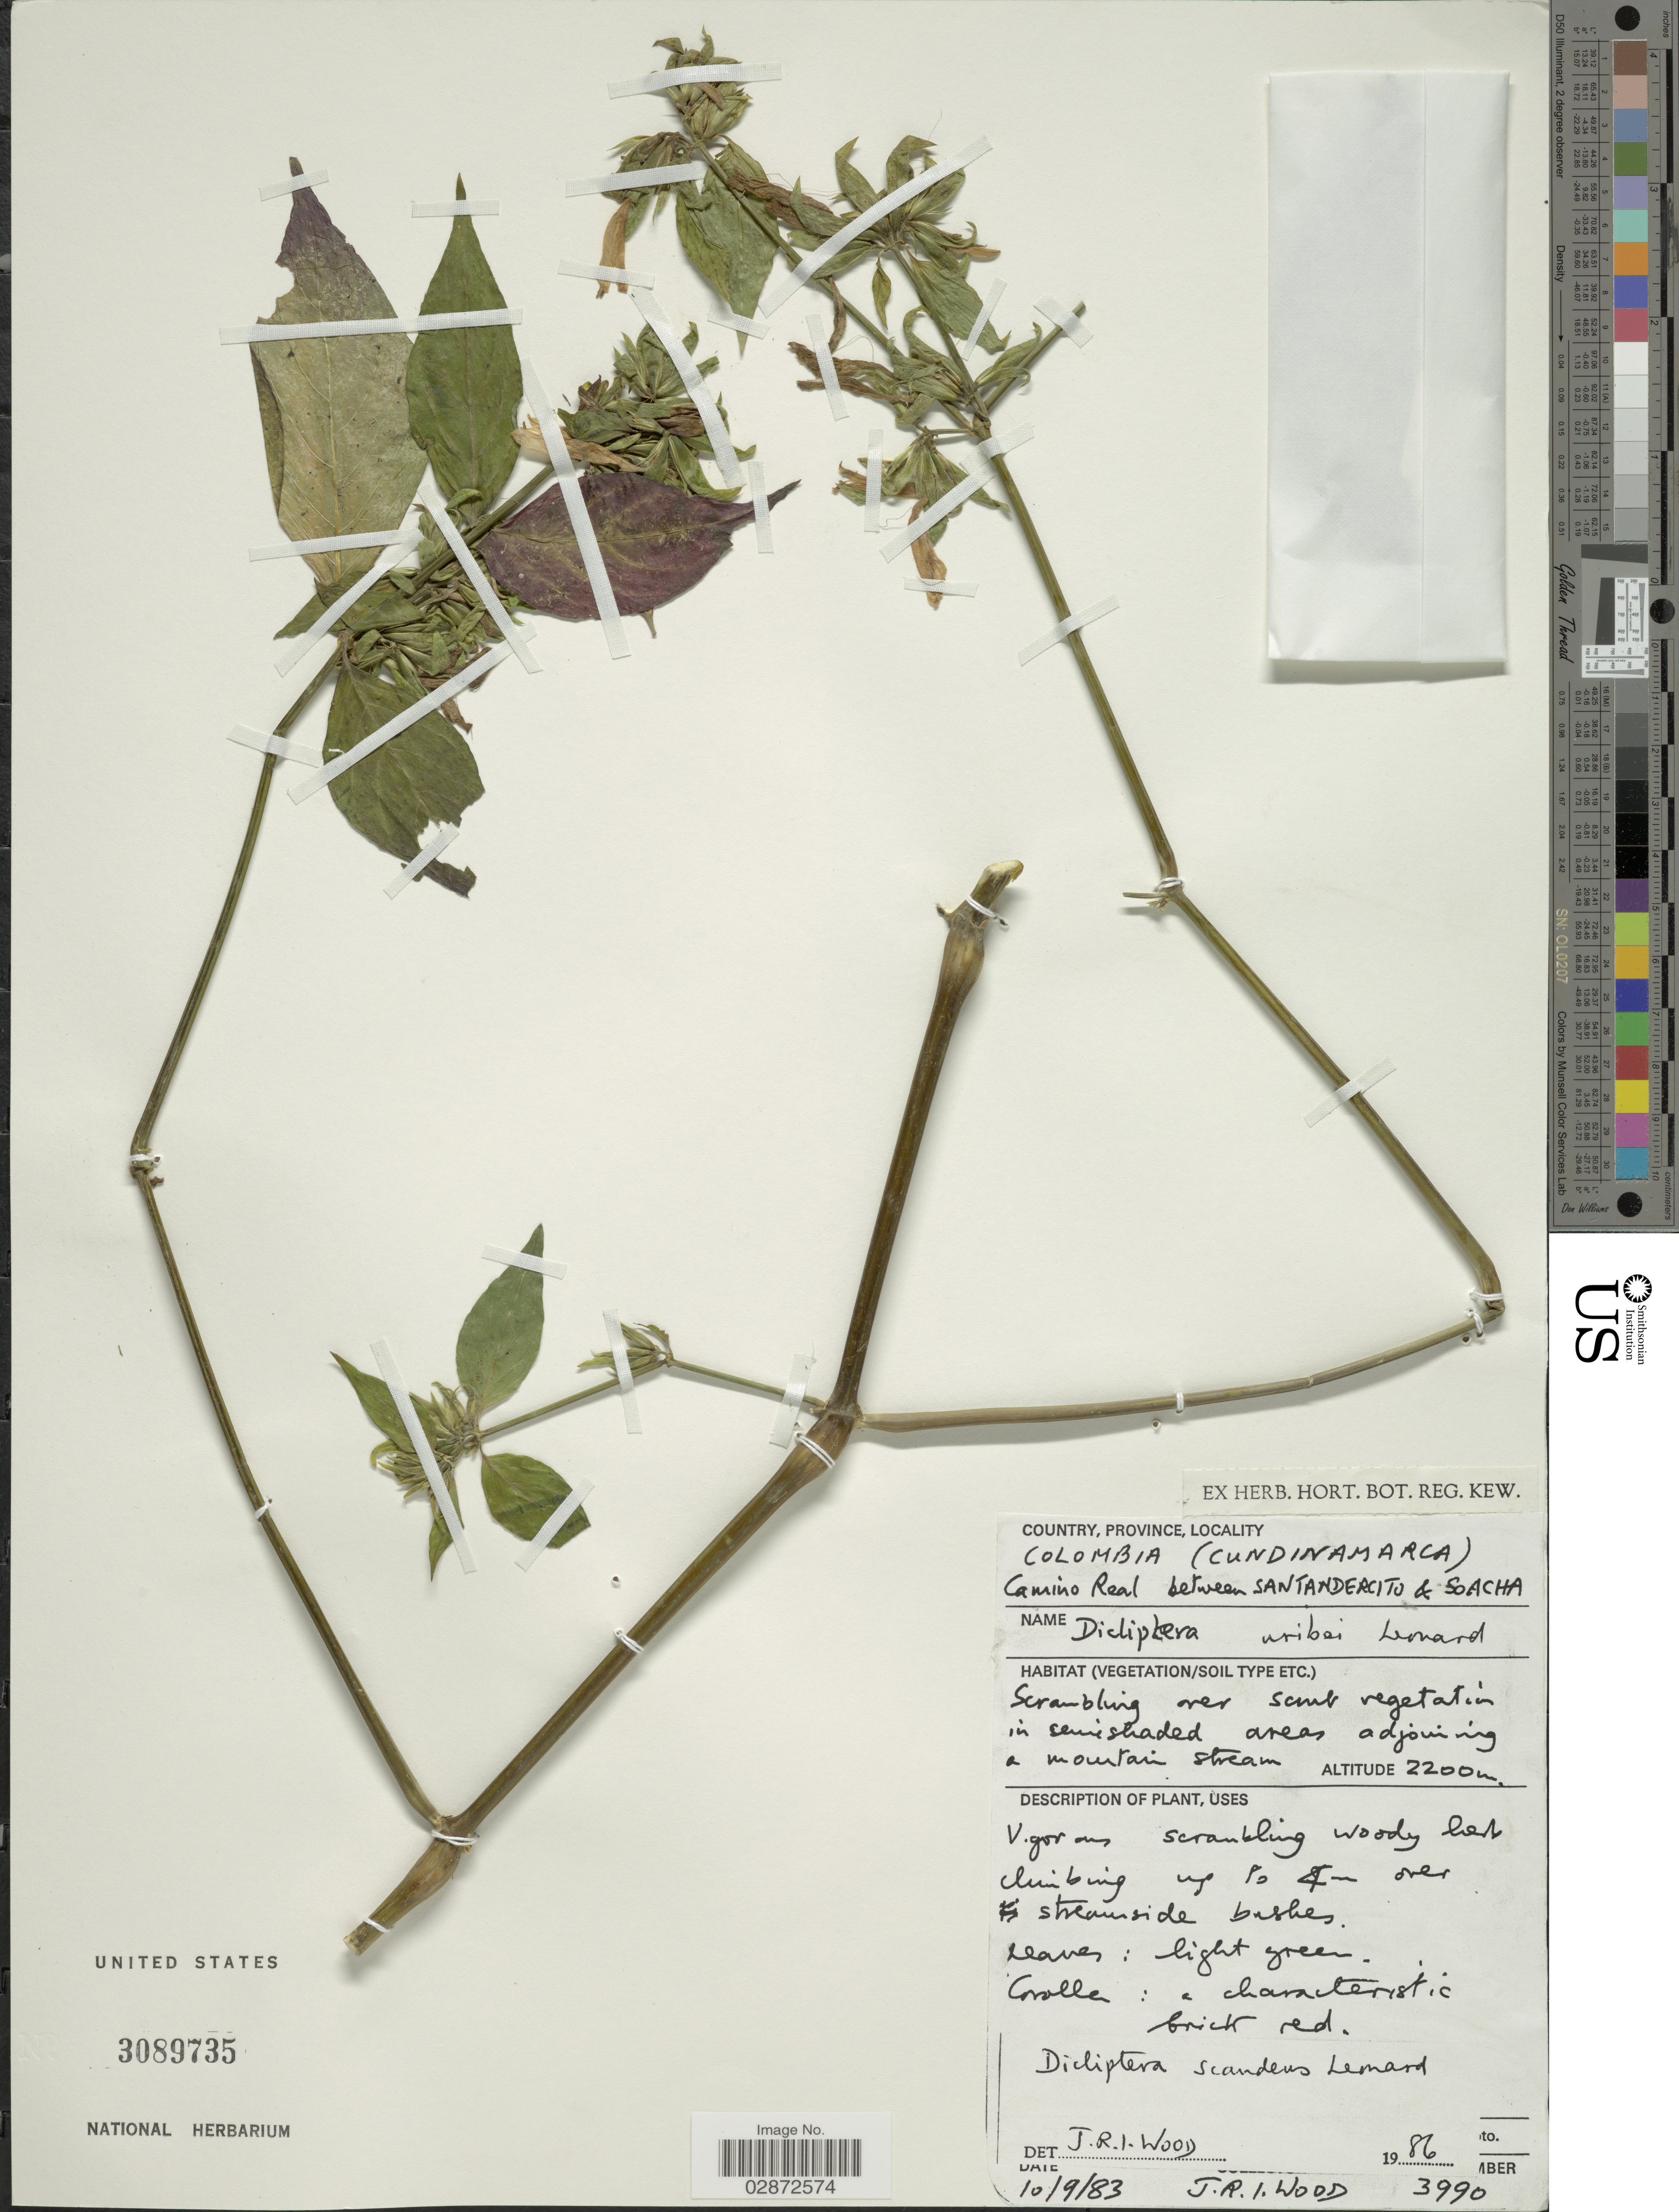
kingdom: Plantae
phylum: Tracheophyta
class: Magnoliopsida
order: Lamiales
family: Acanthaceae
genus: Dicliptera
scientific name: Dicliptera uribei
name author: Leonard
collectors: J. R. I. Wood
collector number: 3990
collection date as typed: Transcribed d/m/y: 10/9/83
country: Colombia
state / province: Cundinamarca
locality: Camino Real between Santandercito & Soacha.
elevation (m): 2200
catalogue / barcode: US 3089735